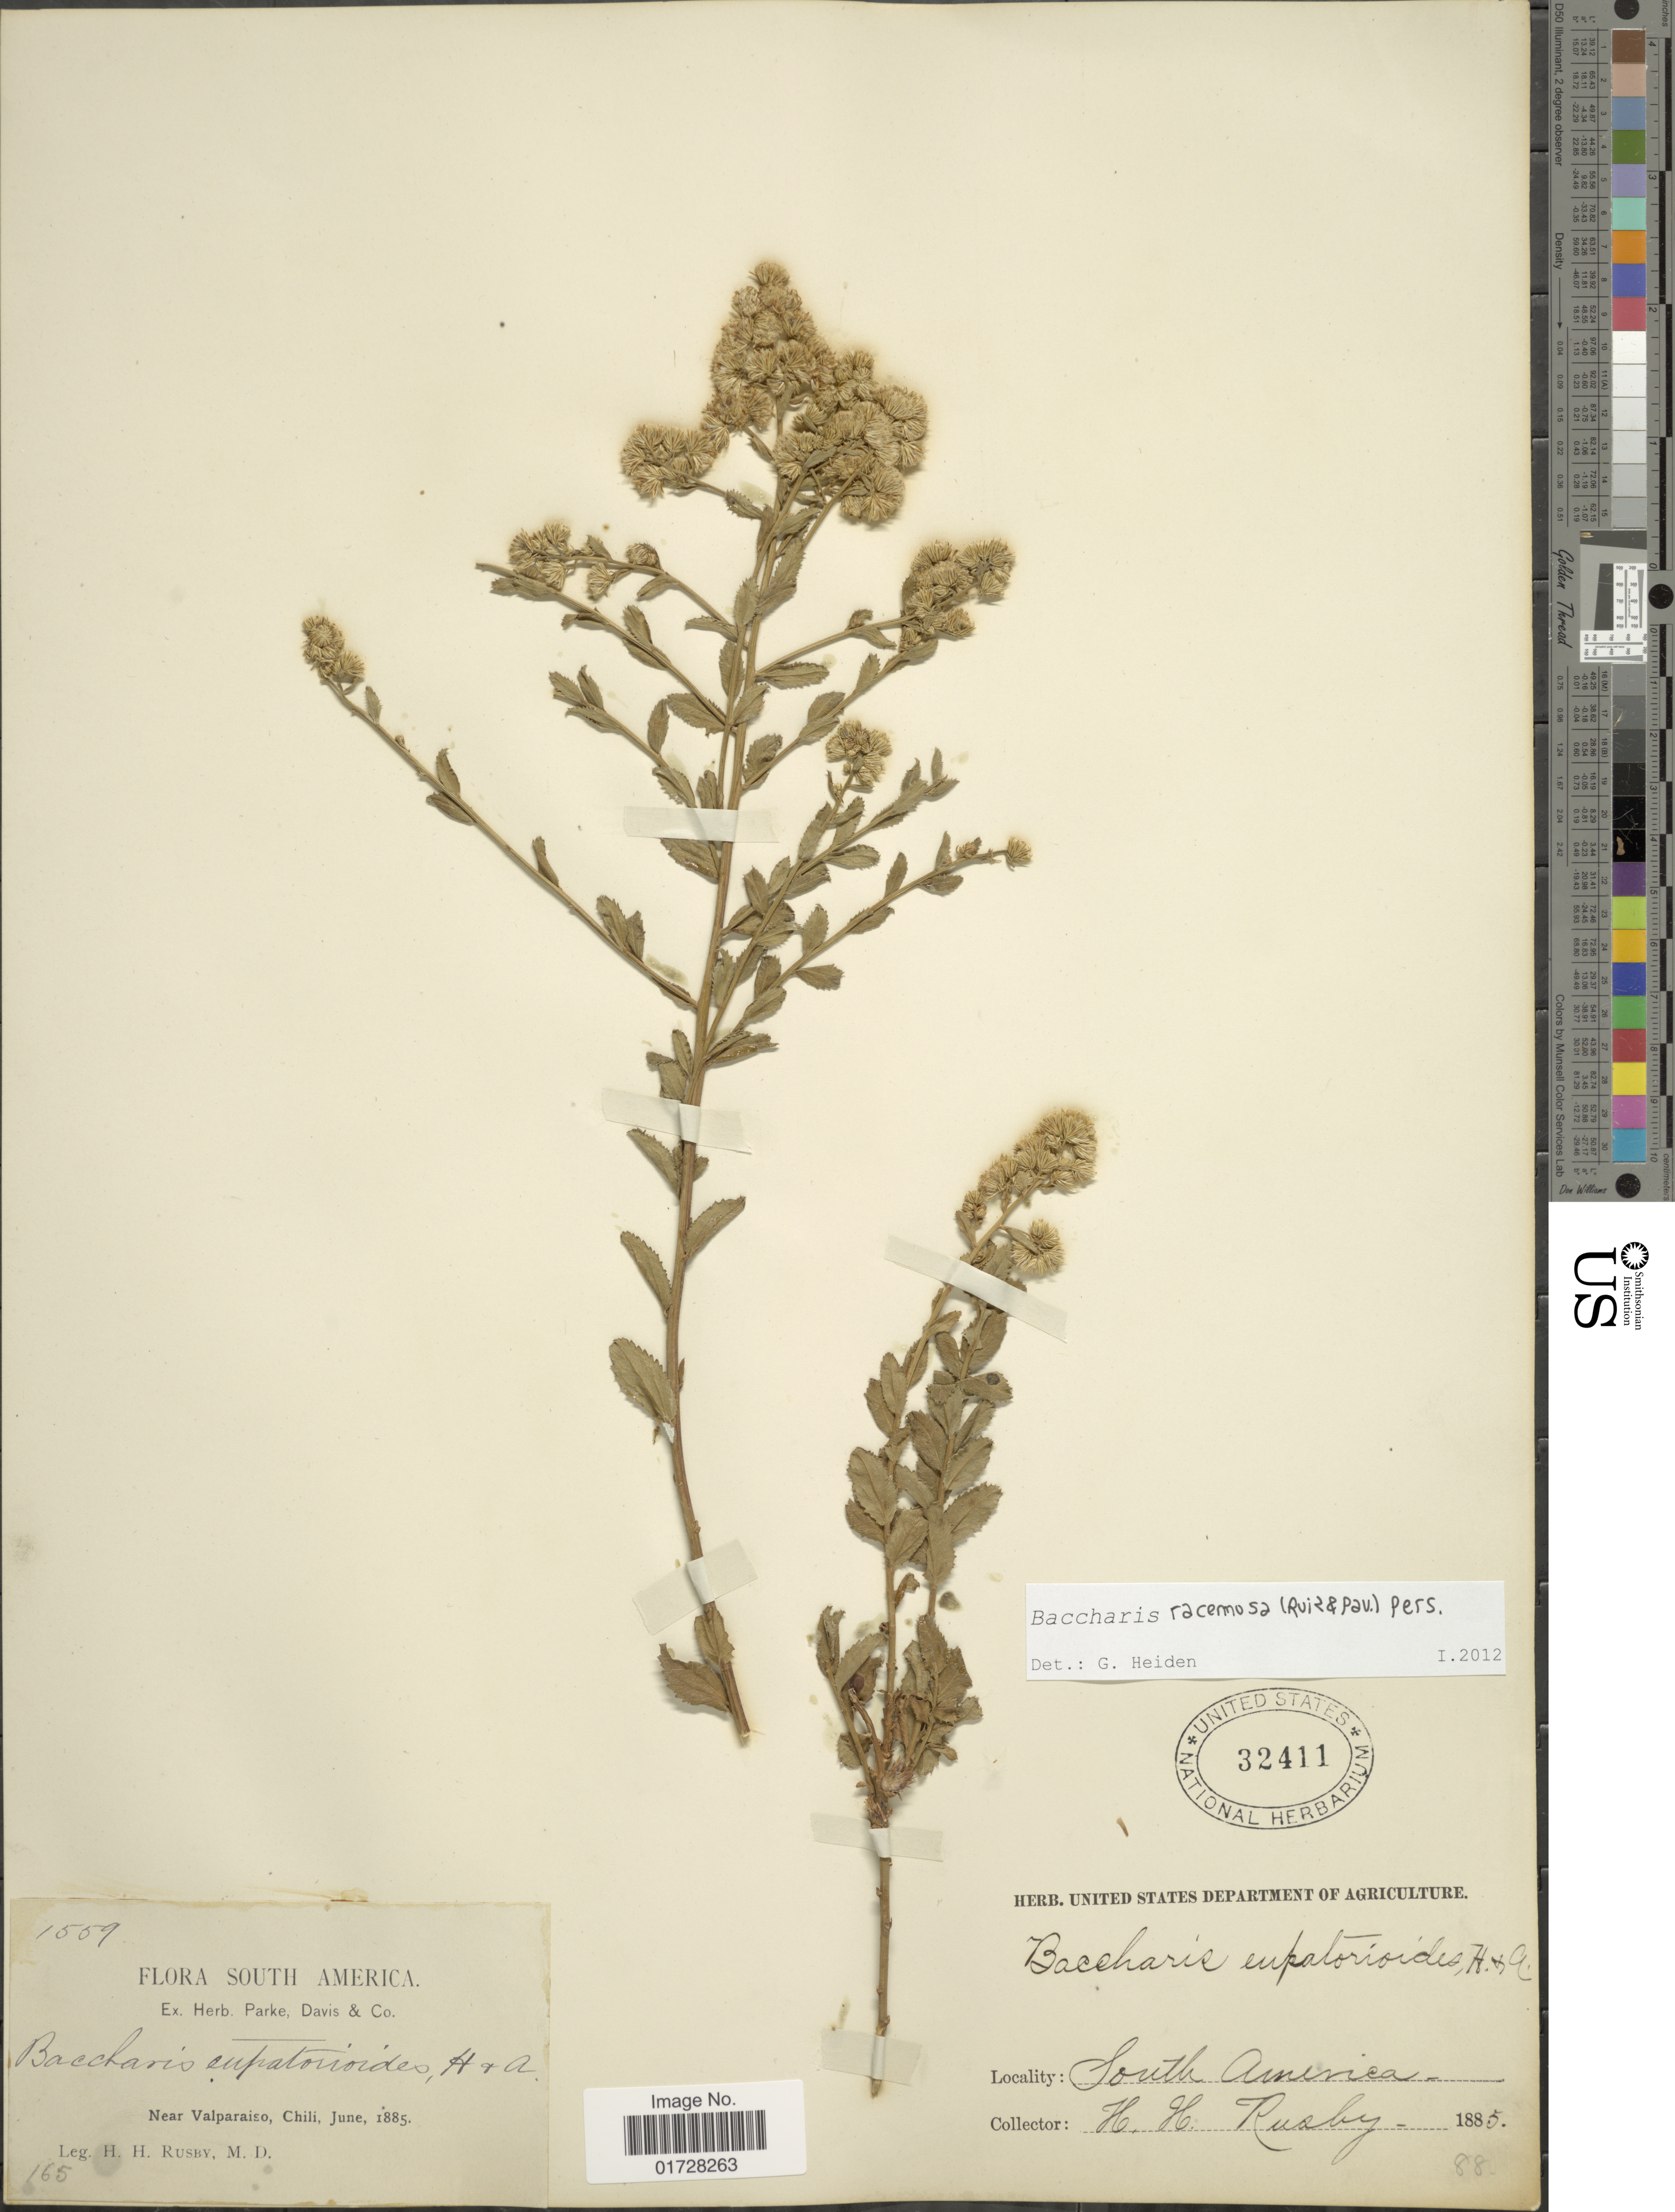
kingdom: Plantae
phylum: Tracheophyta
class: Magnoliopsida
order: Asterales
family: Asteraceae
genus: Baccharis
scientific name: Baccharis racemosa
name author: (Ruiz & Pav.) DC.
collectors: H. H. Rusby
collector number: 165/1559*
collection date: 1885-06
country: Chile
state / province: Valparaíso (V)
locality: South America, near Valparaiso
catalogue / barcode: US 32411